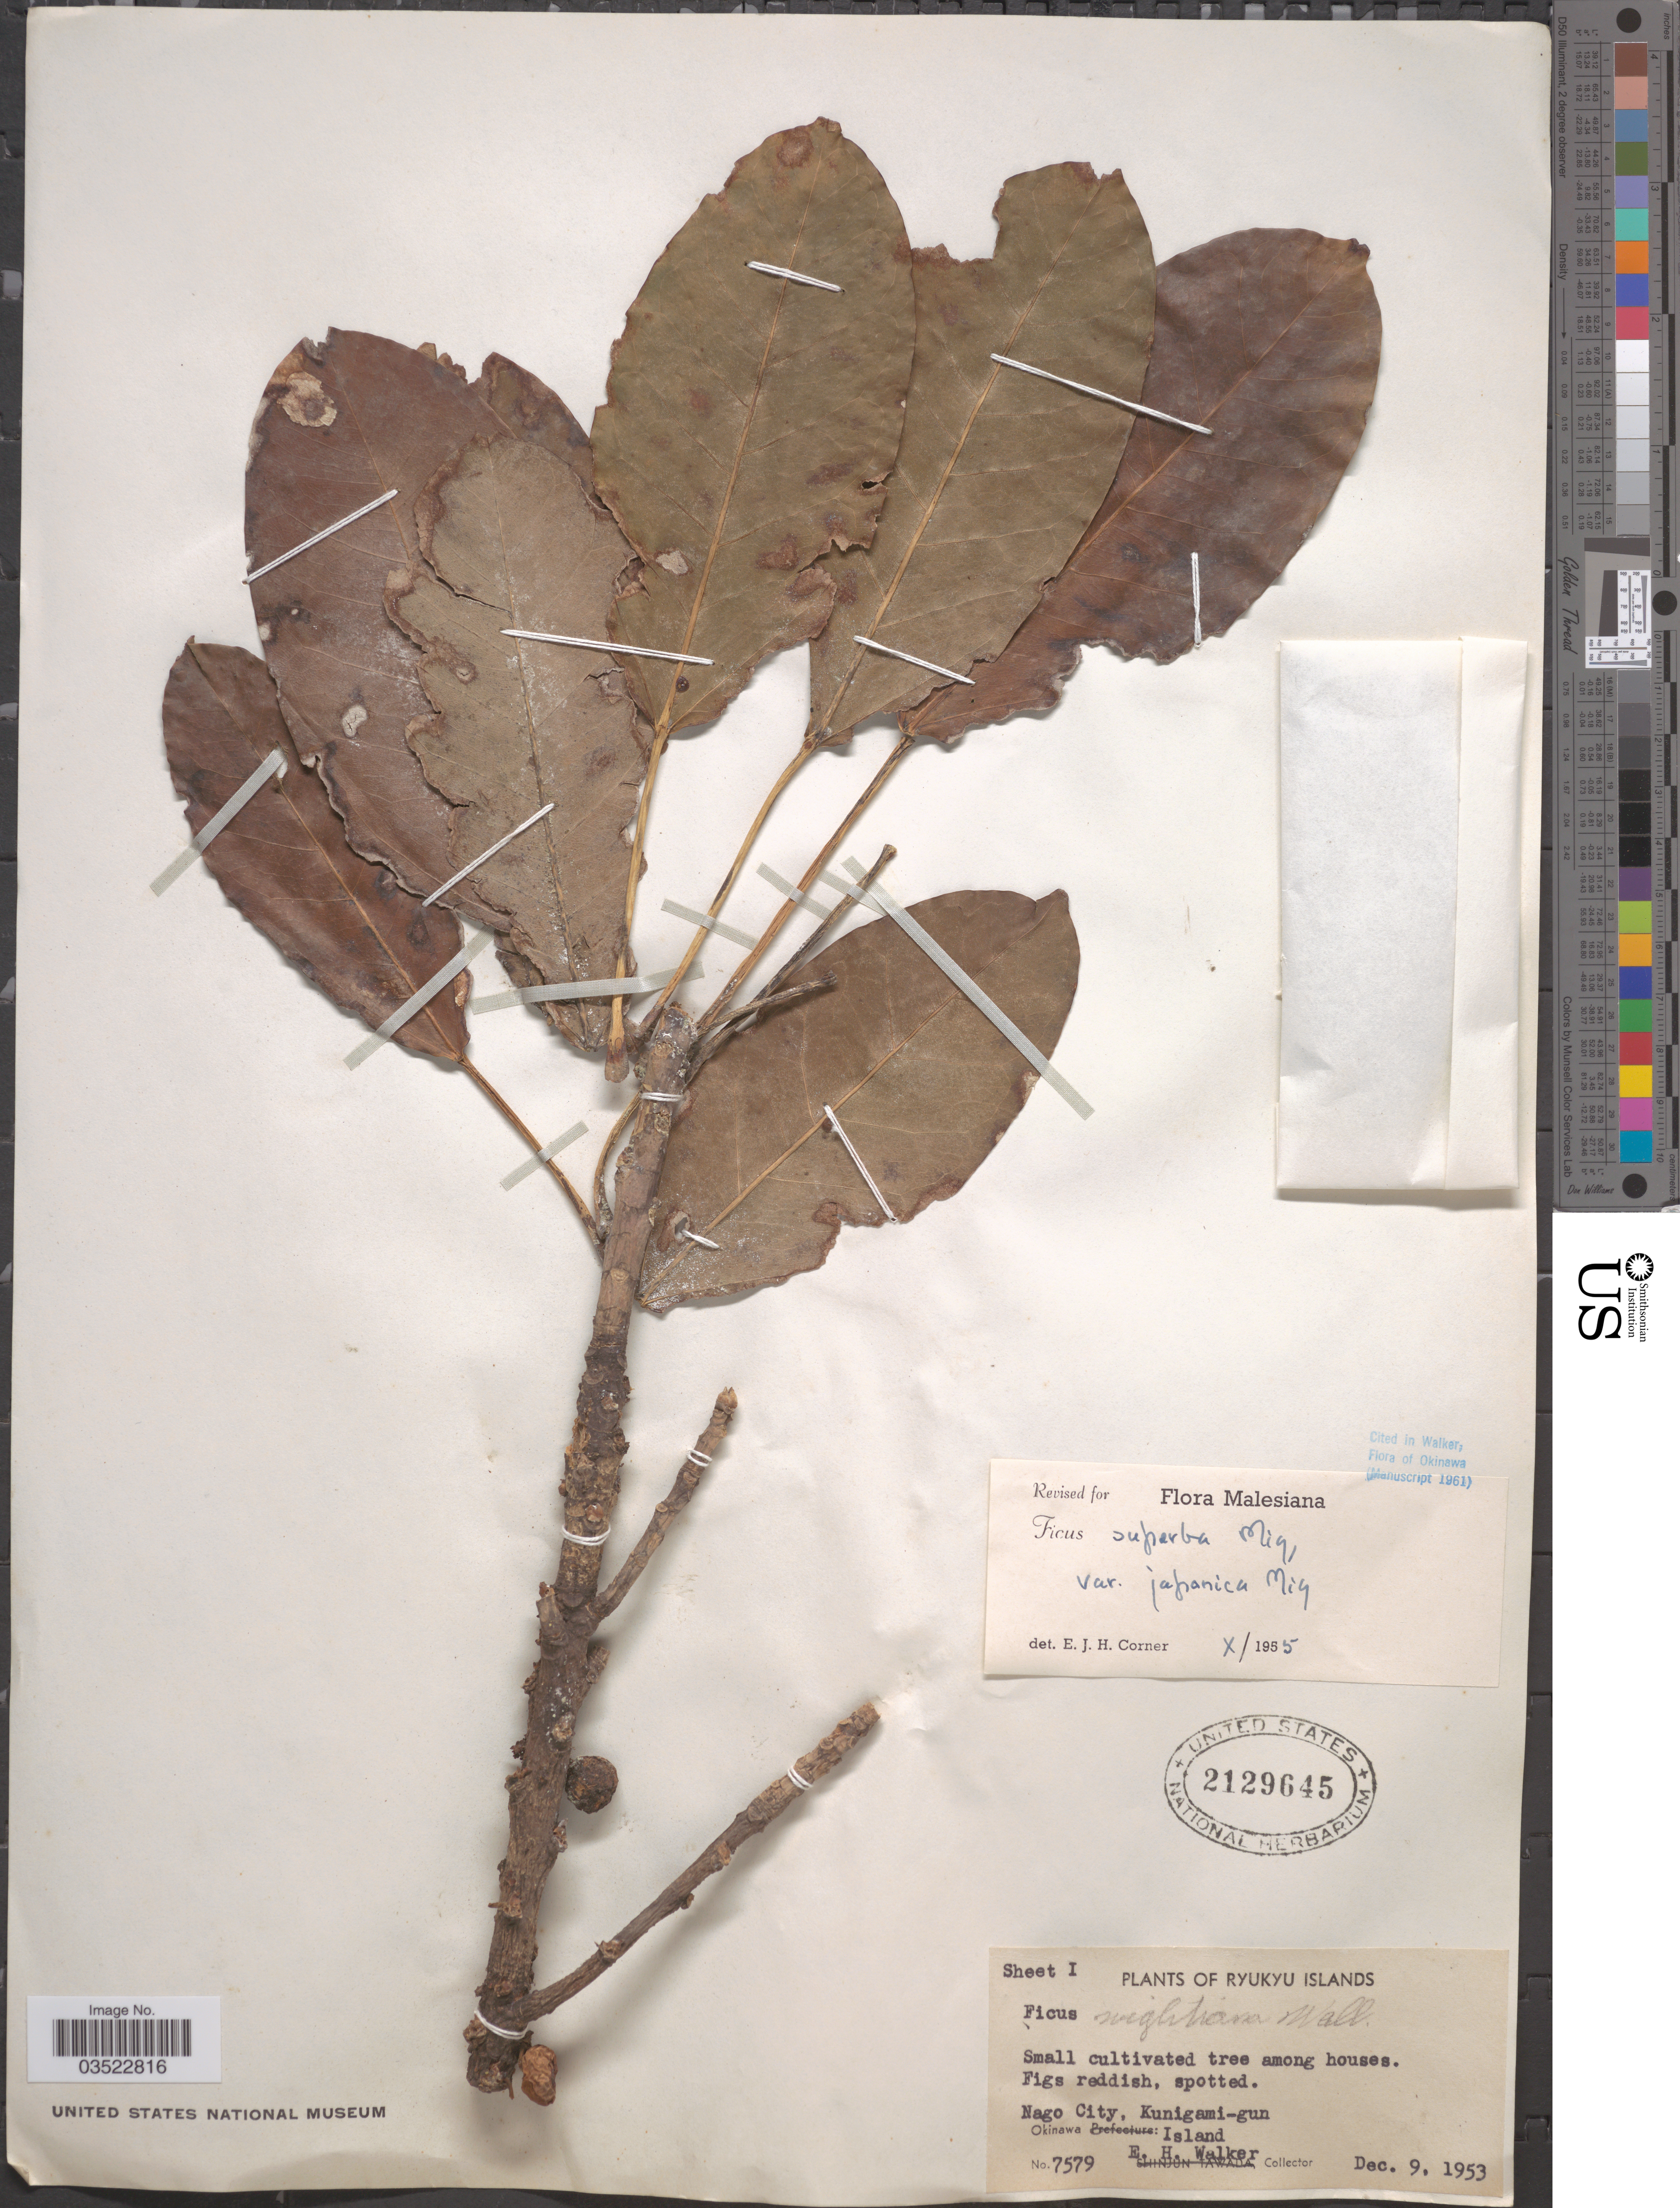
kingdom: Plantae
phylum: Tracheophyta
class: Magnoliopsida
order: Rosales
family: Moraceae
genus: Ficus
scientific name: Ficus superba var. japonica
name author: Miq.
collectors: E. H. Walker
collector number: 7579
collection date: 1953-12-09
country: Japan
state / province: Okinawa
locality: Ryukyu Islands. Nago City, Kunigami-gun. Okinawa Island.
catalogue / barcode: US 2129645